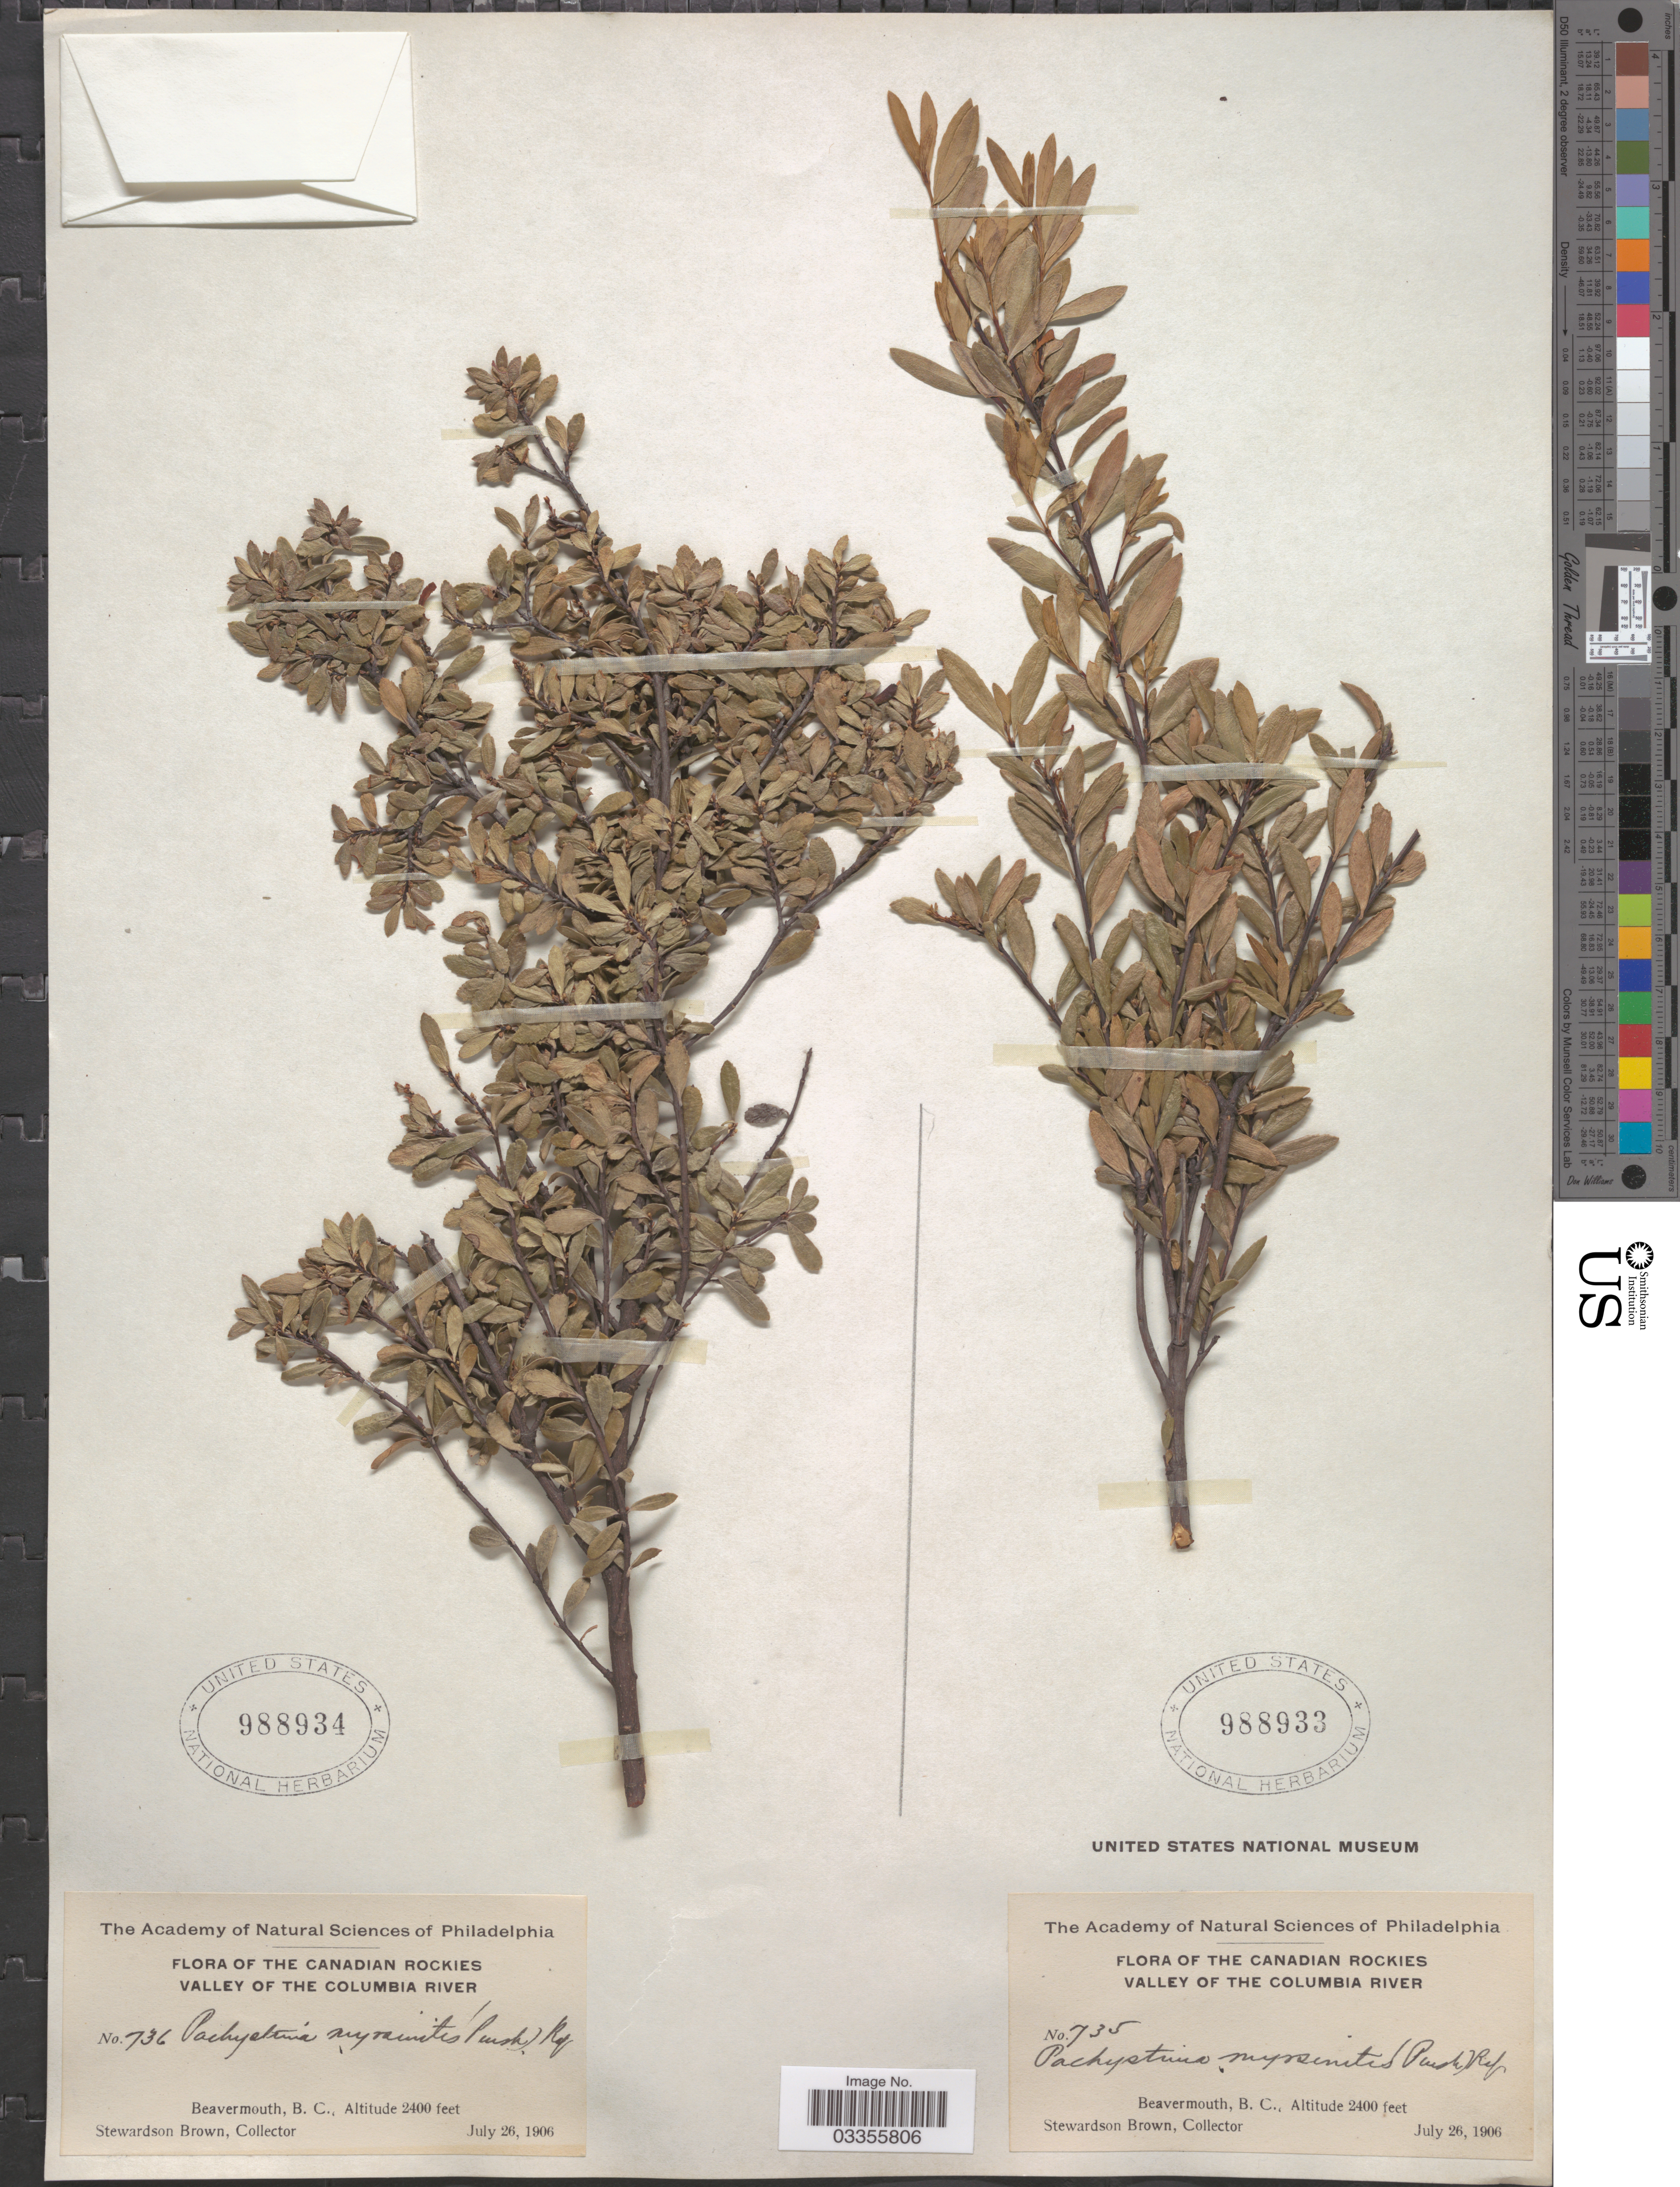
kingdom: Plantae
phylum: Tracheophyta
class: Magnoliopsida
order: Celastrales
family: Celastraceae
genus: Paxistima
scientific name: Paxistima myrsinites subsp. myrsinites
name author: (Pursh) Raf.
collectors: S. Brown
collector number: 735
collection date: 1906-07-26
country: Canada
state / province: British Columbia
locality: The Canadian Rockies Valley of the Columbia River. Beavermouth.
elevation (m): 732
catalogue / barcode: US 988933-2